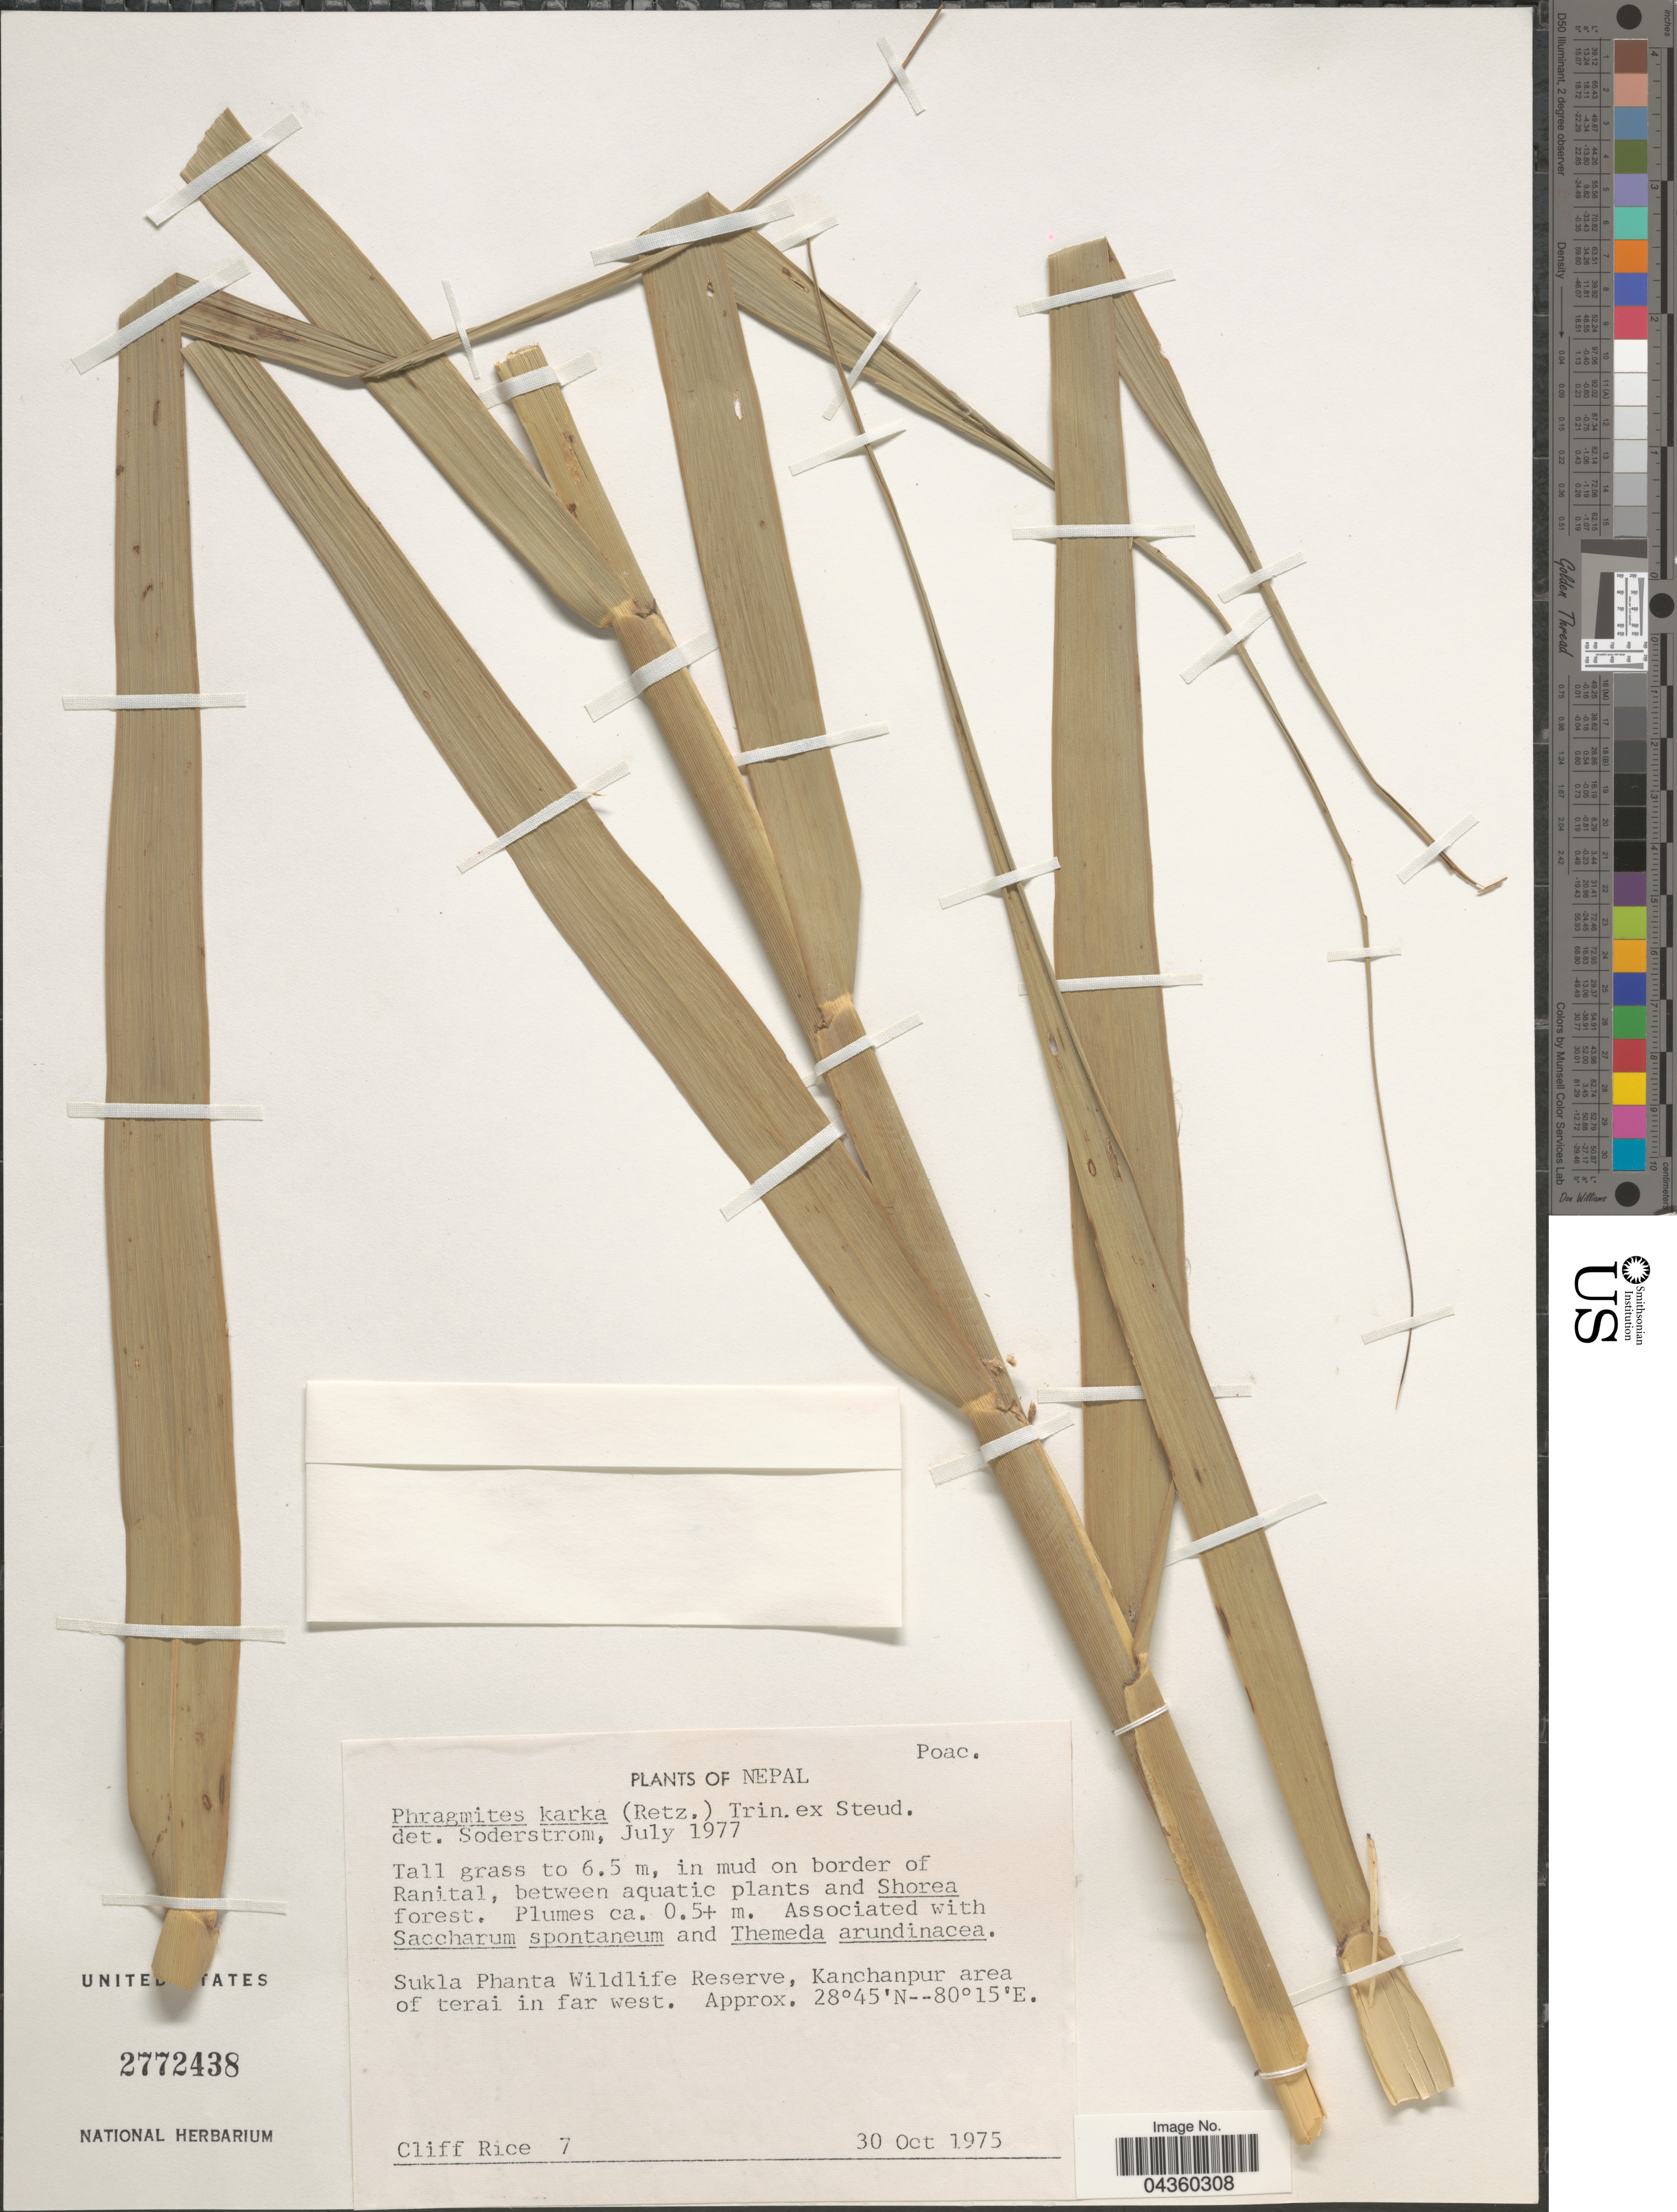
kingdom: Plantae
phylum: Tracheophyta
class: Liliopsida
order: Poales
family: Poaceae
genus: Phragmites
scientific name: Phragmites karka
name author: (Retz.) Trin. ex Steud.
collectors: C. Rice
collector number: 7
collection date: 1975-10-30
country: Nepal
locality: In mud on border of Ranital. Sukla Phanta Wildlife Reserve, Kanchanpur area of terai in far west.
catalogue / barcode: US 2772438